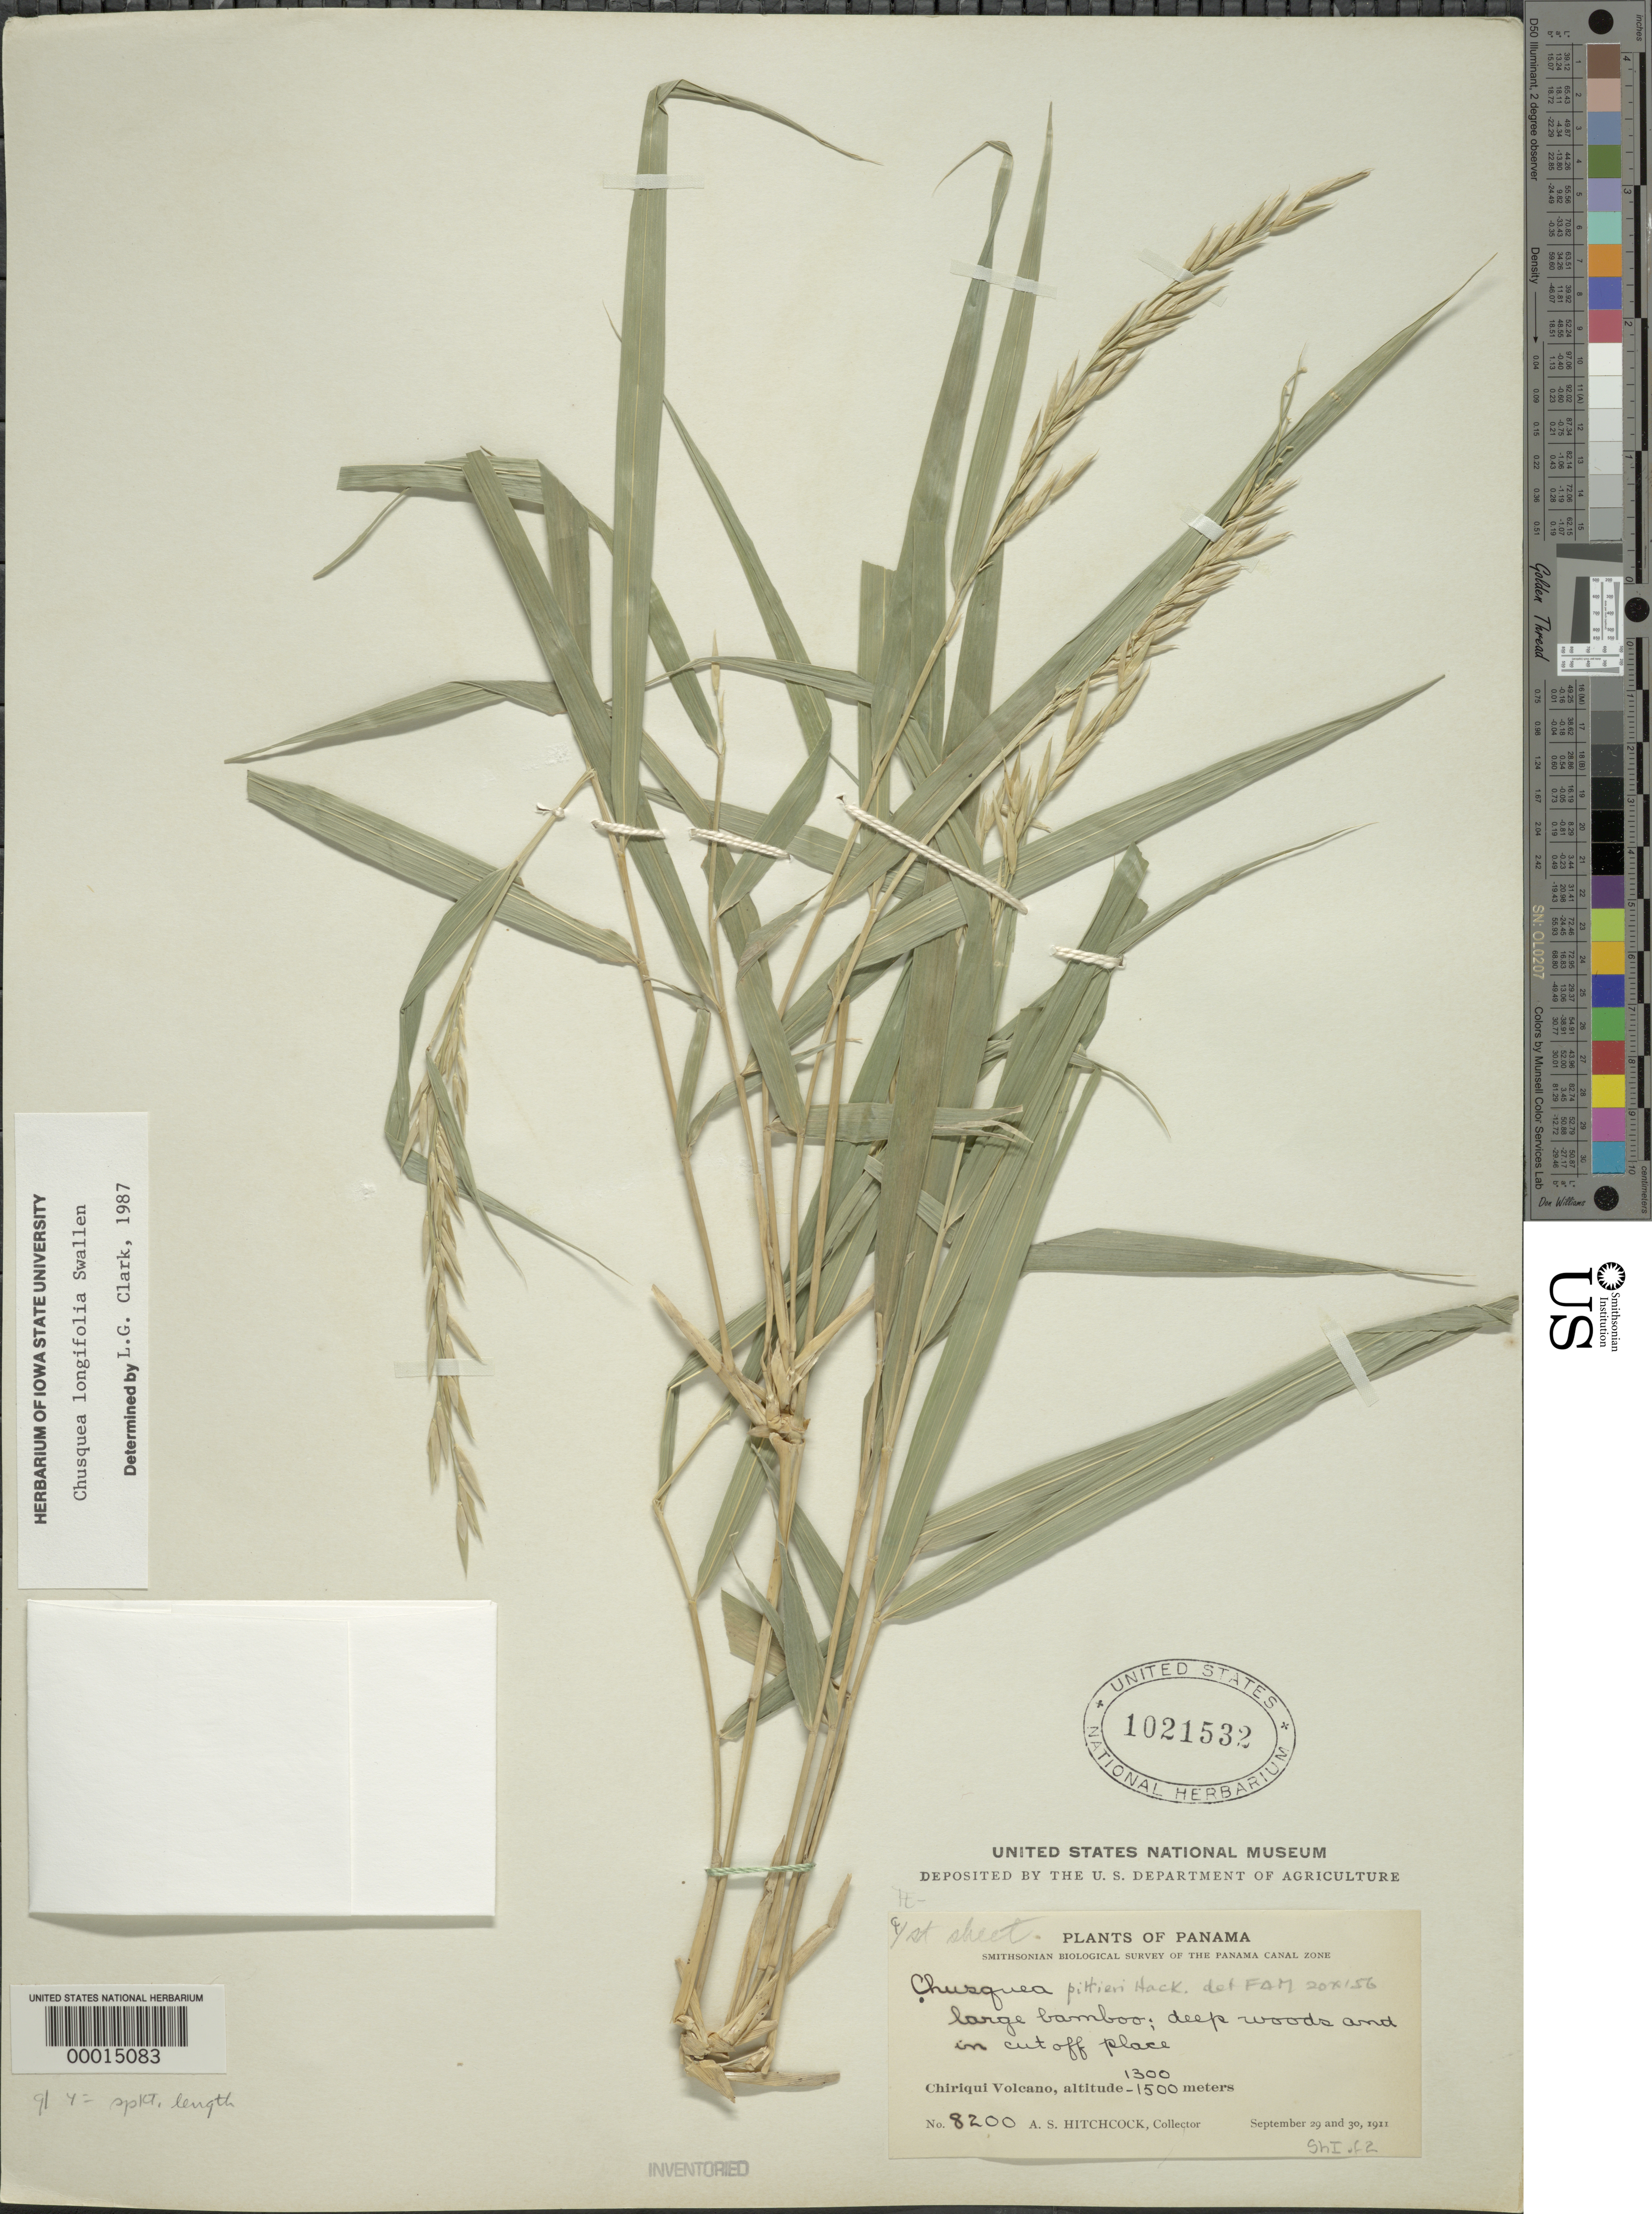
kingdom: Plantae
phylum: Tracheophyta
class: Liliopsida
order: Poales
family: Poaceae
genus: Chusquea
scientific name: Chusquea longifolia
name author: Swallen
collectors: A. S. Hitchcock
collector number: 8200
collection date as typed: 29 Sep 1911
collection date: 1911-09-29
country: Panama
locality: Chiriqui Volcano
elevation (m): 1300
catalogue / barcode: US 1021532